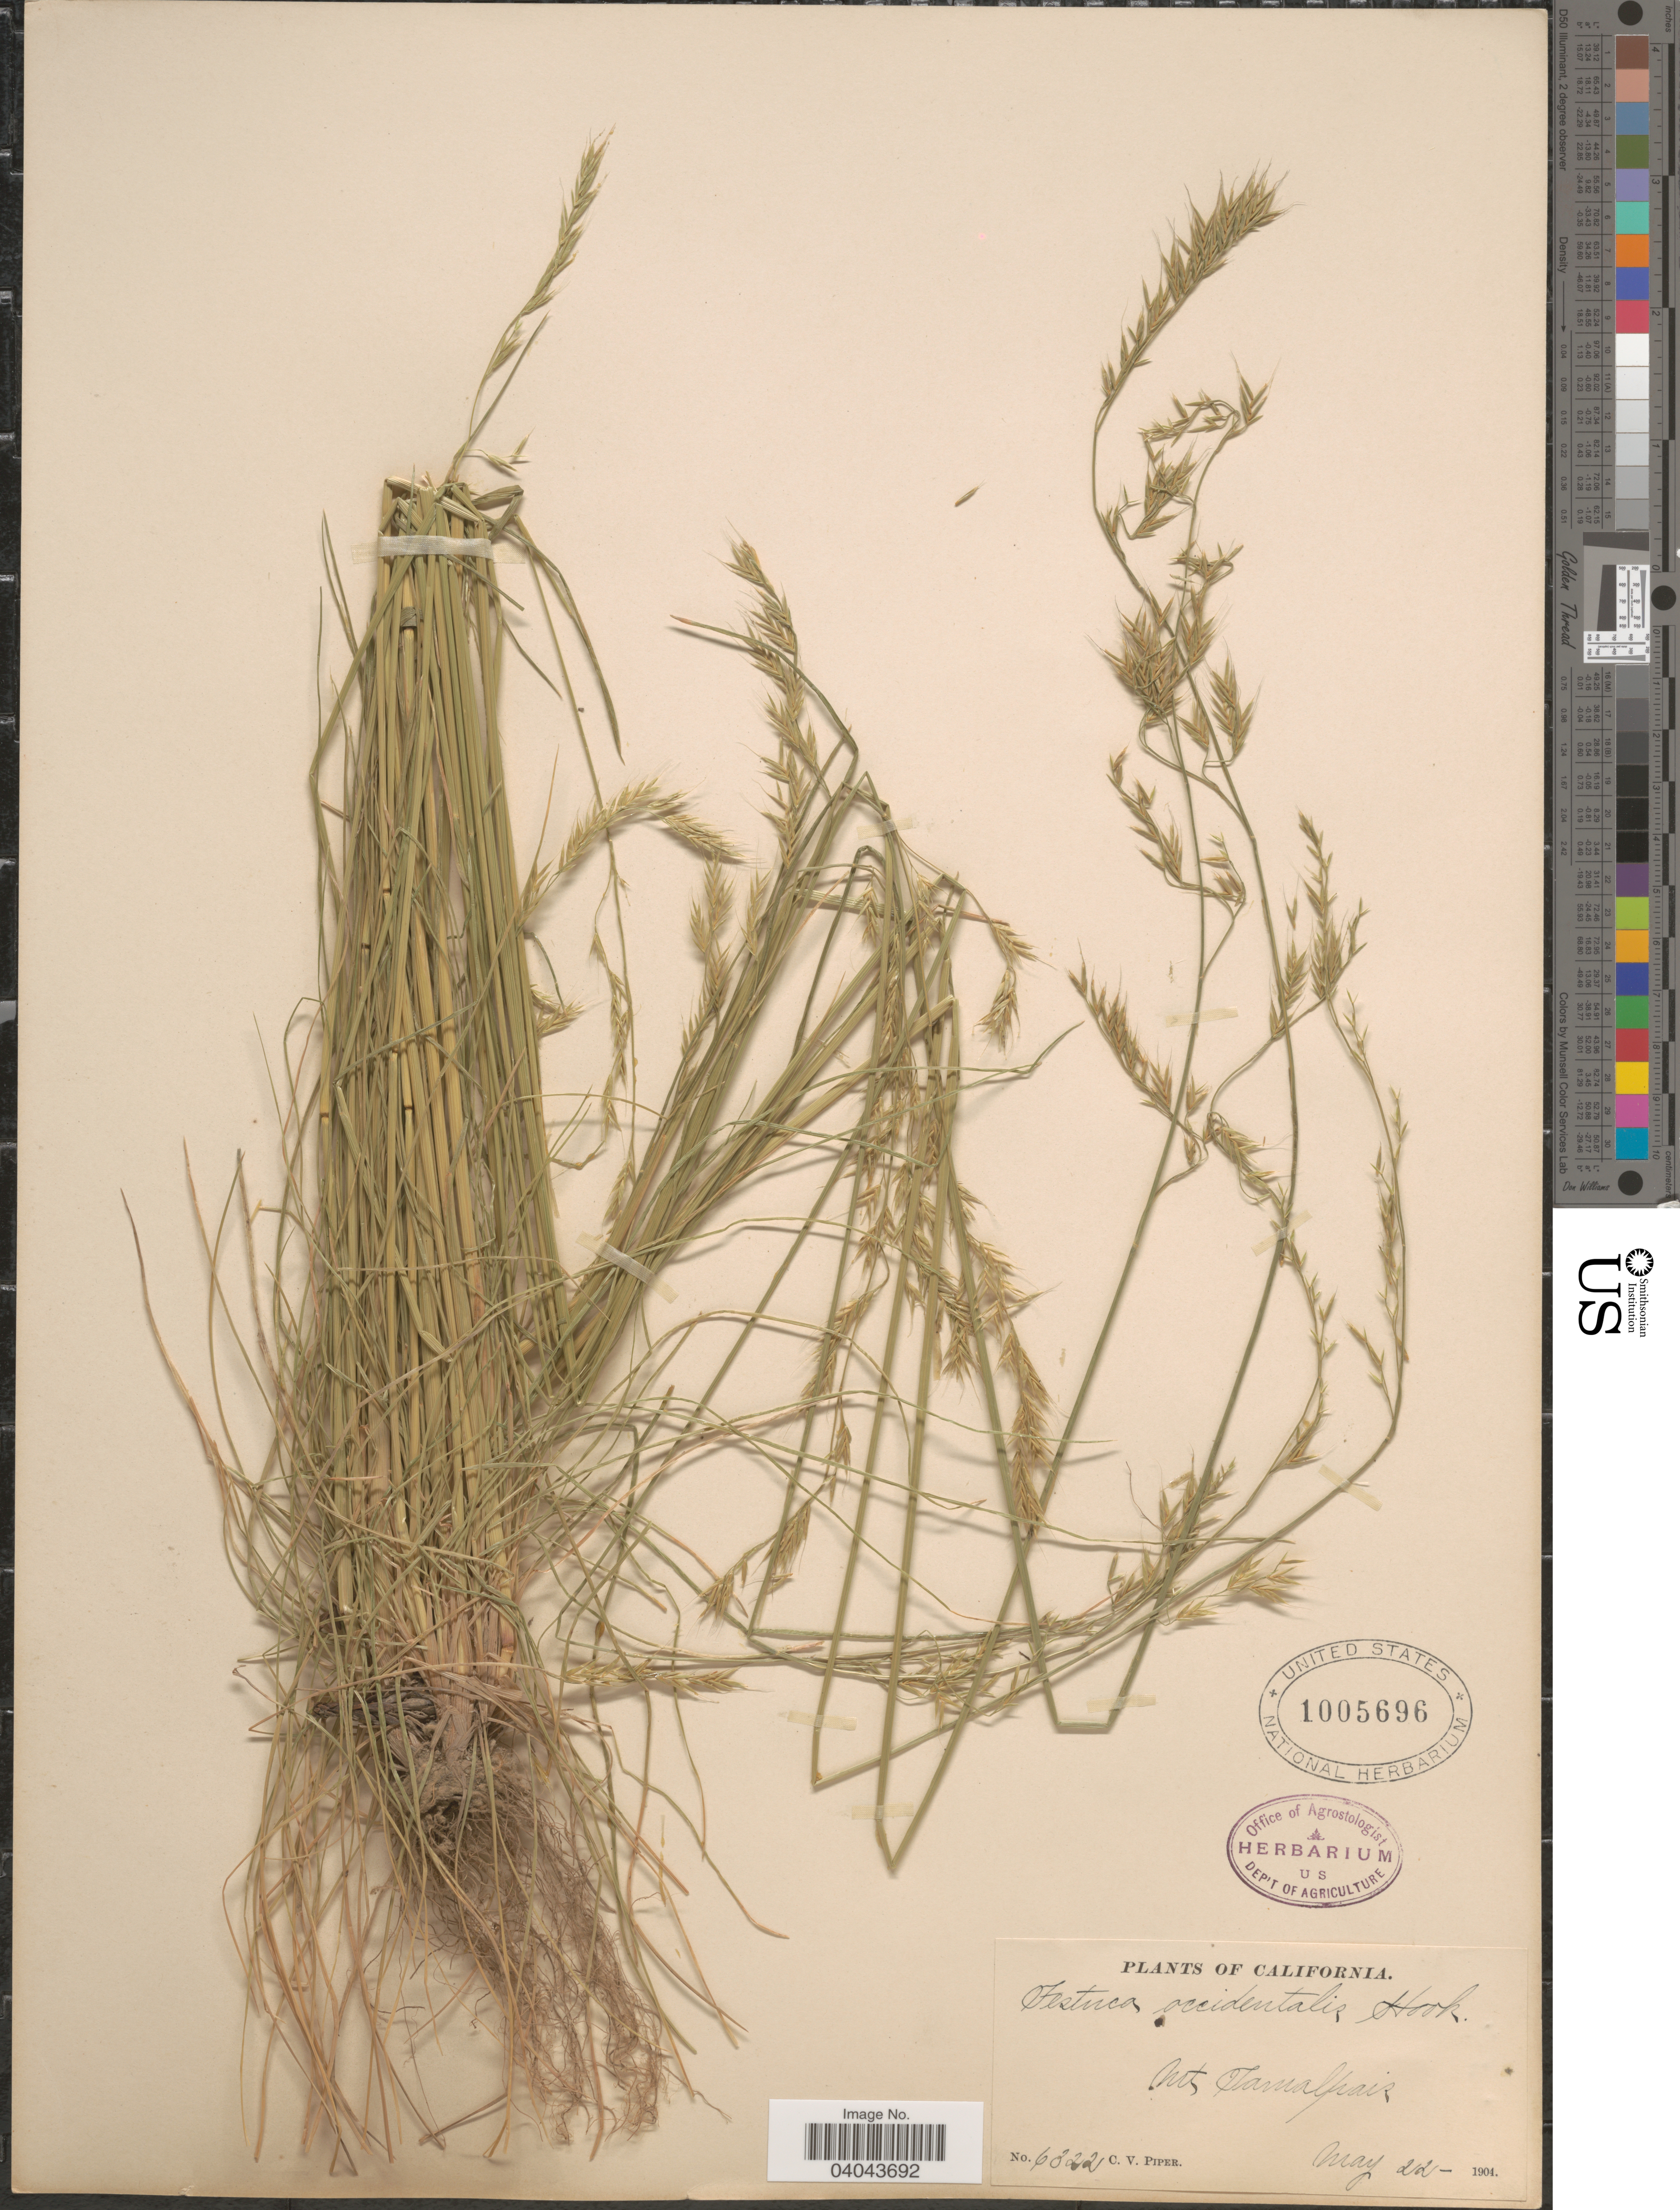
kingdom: Plantae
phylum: Tracheophyta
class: Liliopsida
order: Poales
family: Poaceae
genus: Festuca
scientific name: Festuca occidentalis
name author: Hook.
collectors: C. V. Piper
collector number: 6322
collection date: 1904-05-22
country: United States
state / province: California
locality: Mt Tamalpais.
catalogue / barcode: US 1005696